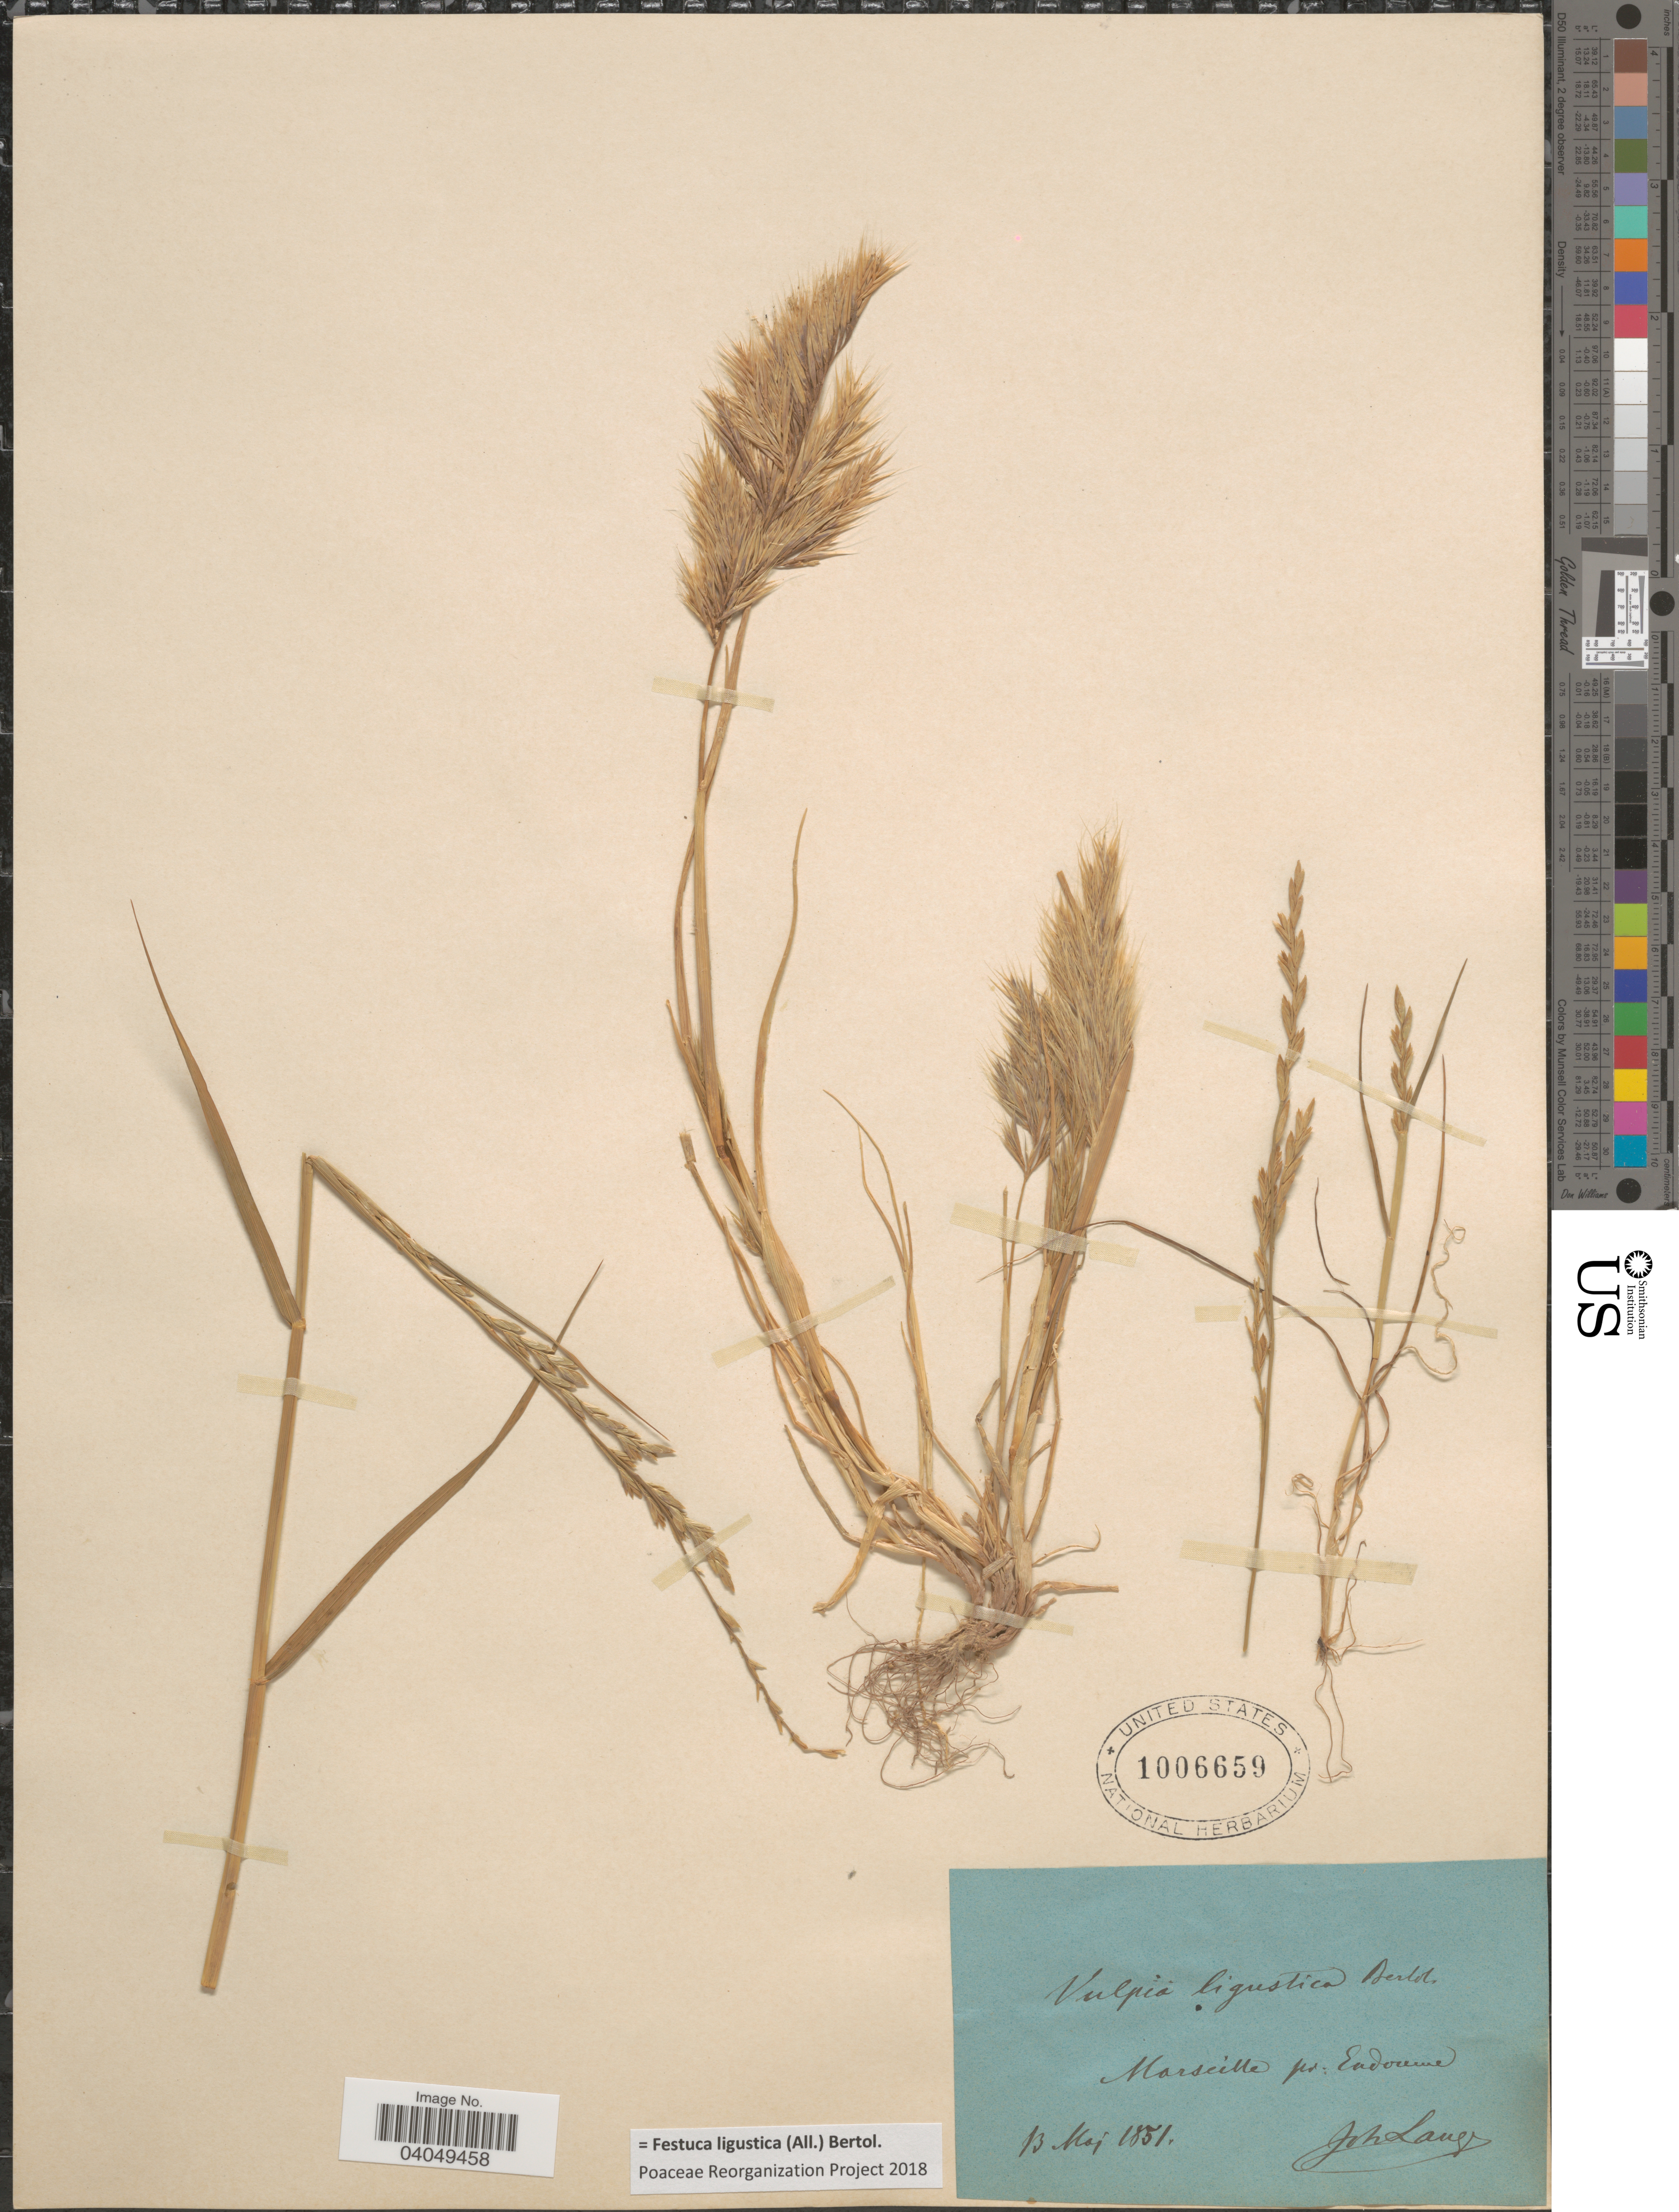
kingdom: Plantae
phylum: Tracheophyta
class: Liliopsida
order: Poales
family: Poaceae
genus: Festuca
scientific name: Festuca ligustica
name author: (All.) Bertol.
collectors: J. Lange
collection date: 1851-05-13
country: France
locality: Marseille pr. Endoume.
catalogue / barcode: US 1006659